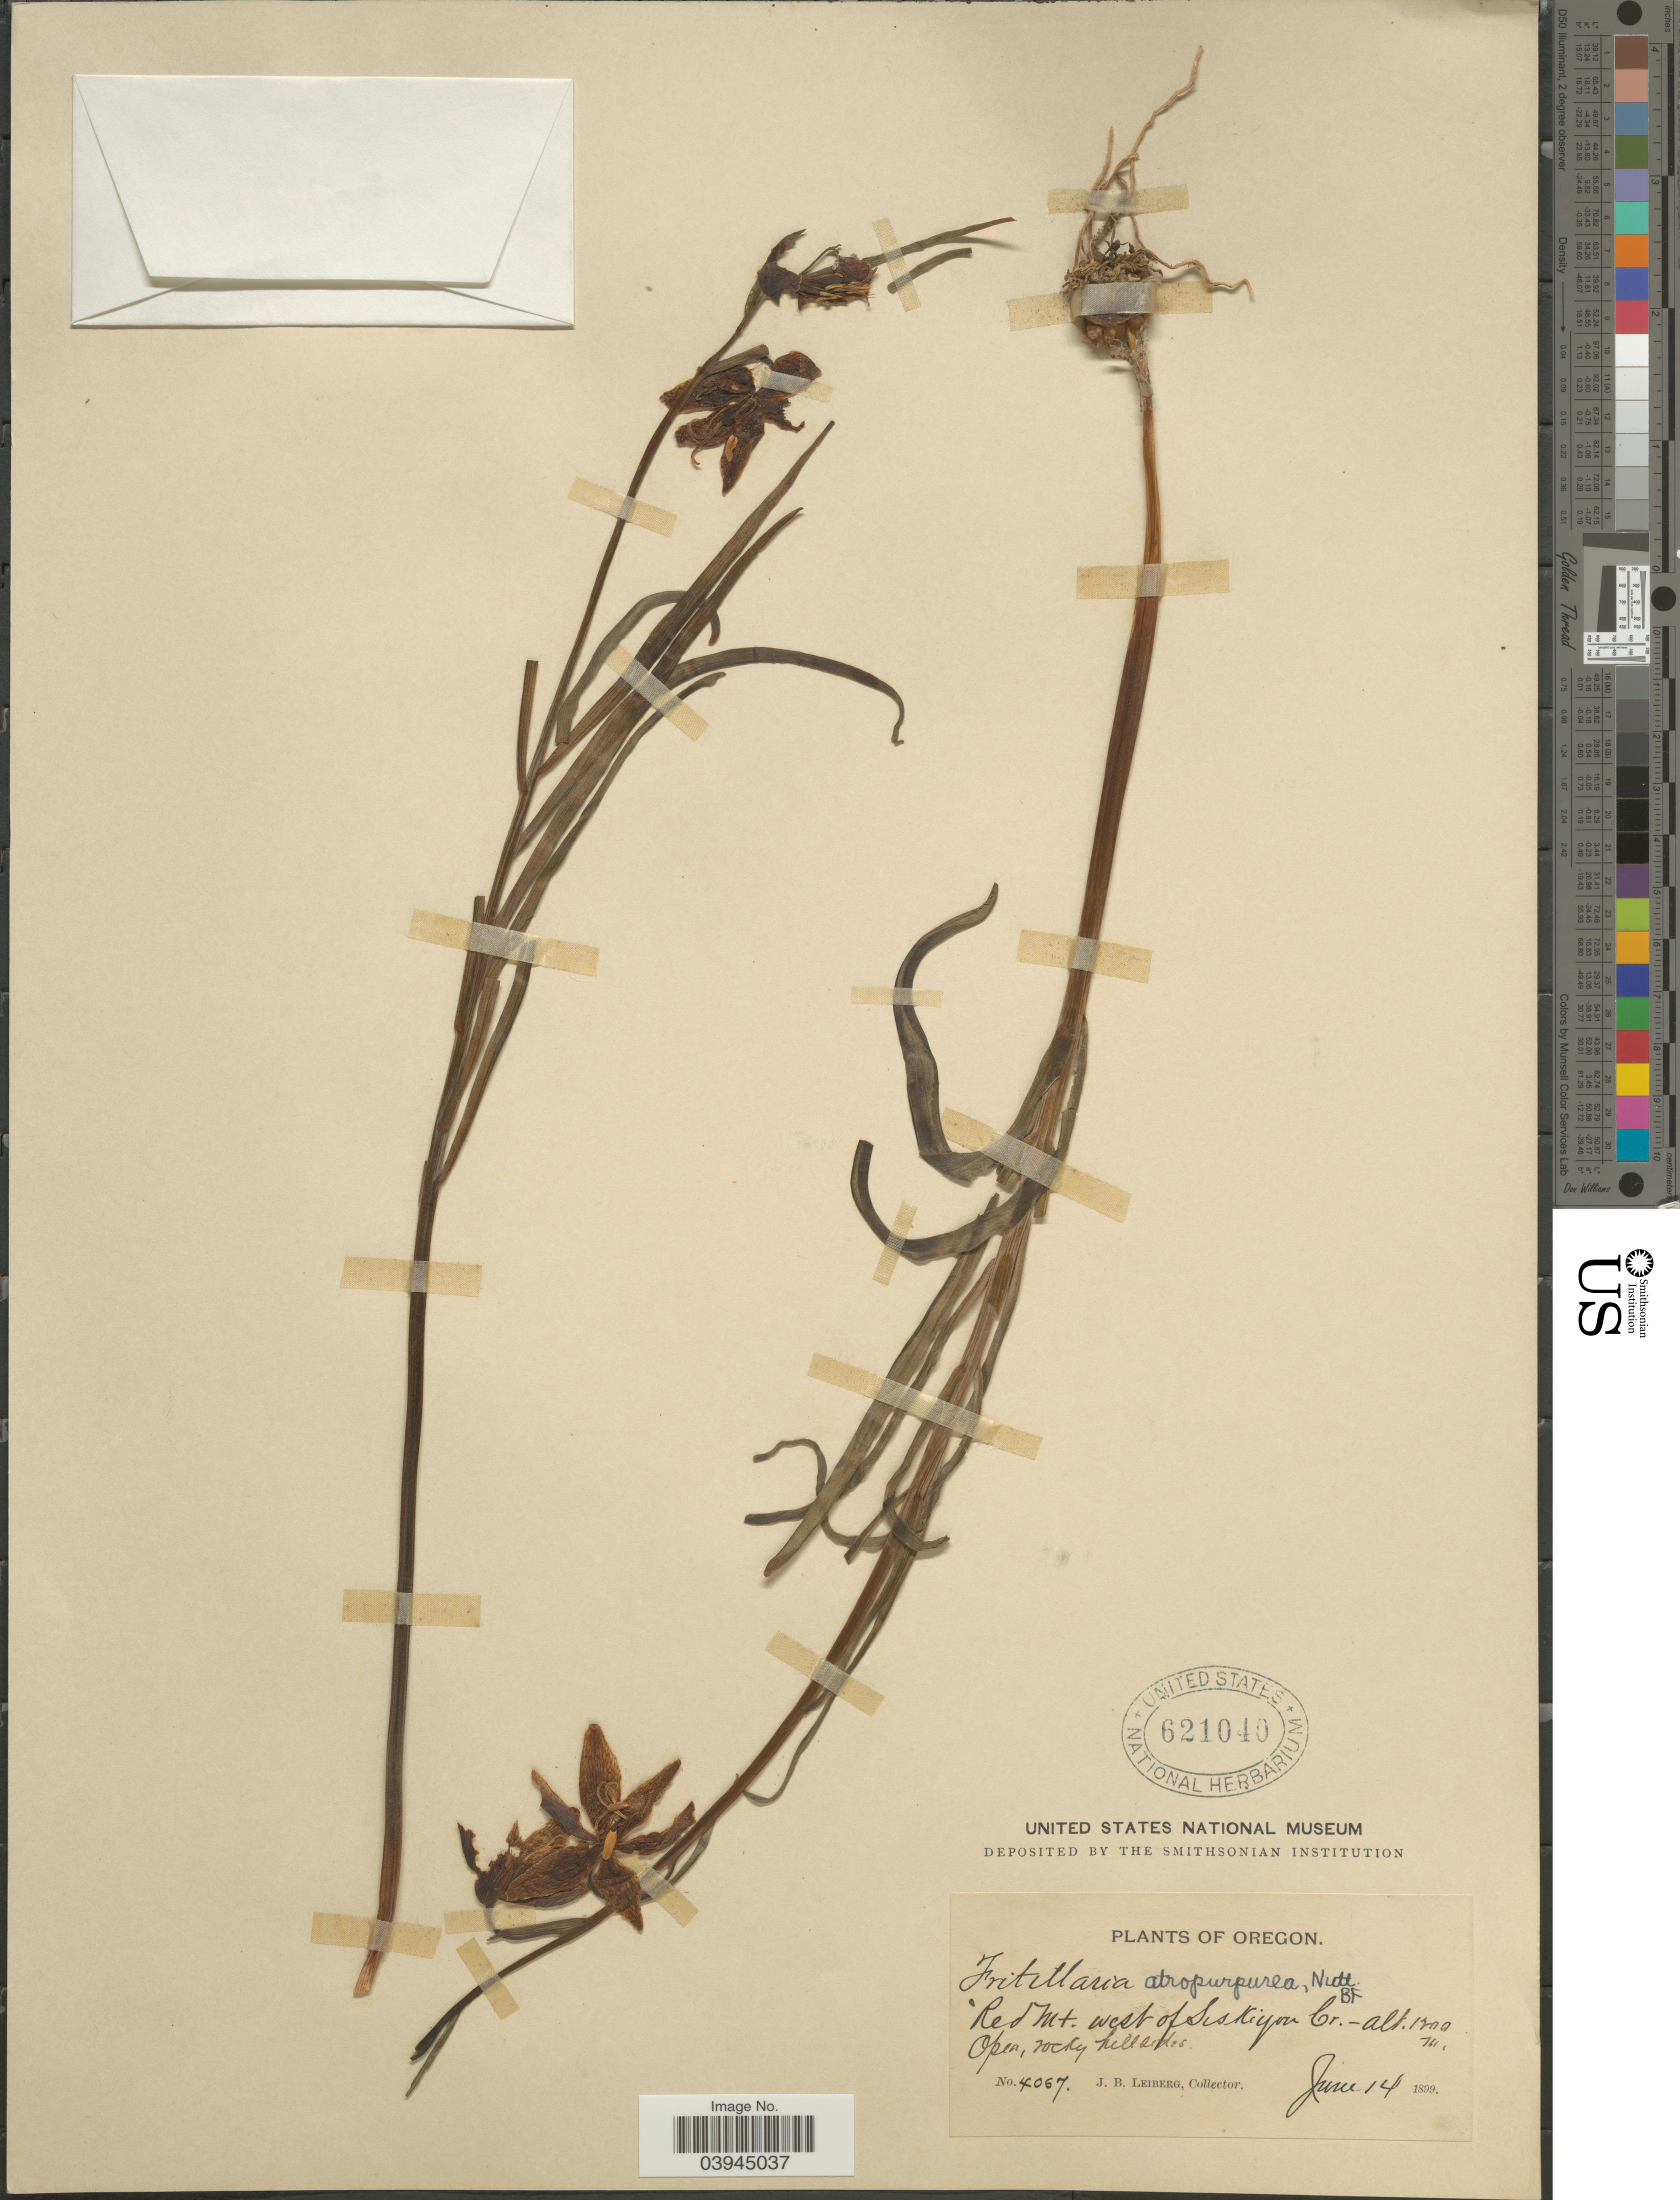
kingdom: Plantae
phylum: Tracheophyta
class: Liliopsida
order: Liliales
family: Liliaceae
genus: Fritillaria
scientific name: Fritillaria atropurpurea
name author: Nutt.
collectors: J. B. Leiberg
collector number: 4067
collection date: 1899-06-14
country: United States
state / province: Oregon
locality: Red Mt. west of Siskiyou Cr.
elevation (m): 1200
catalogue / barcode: US 621040